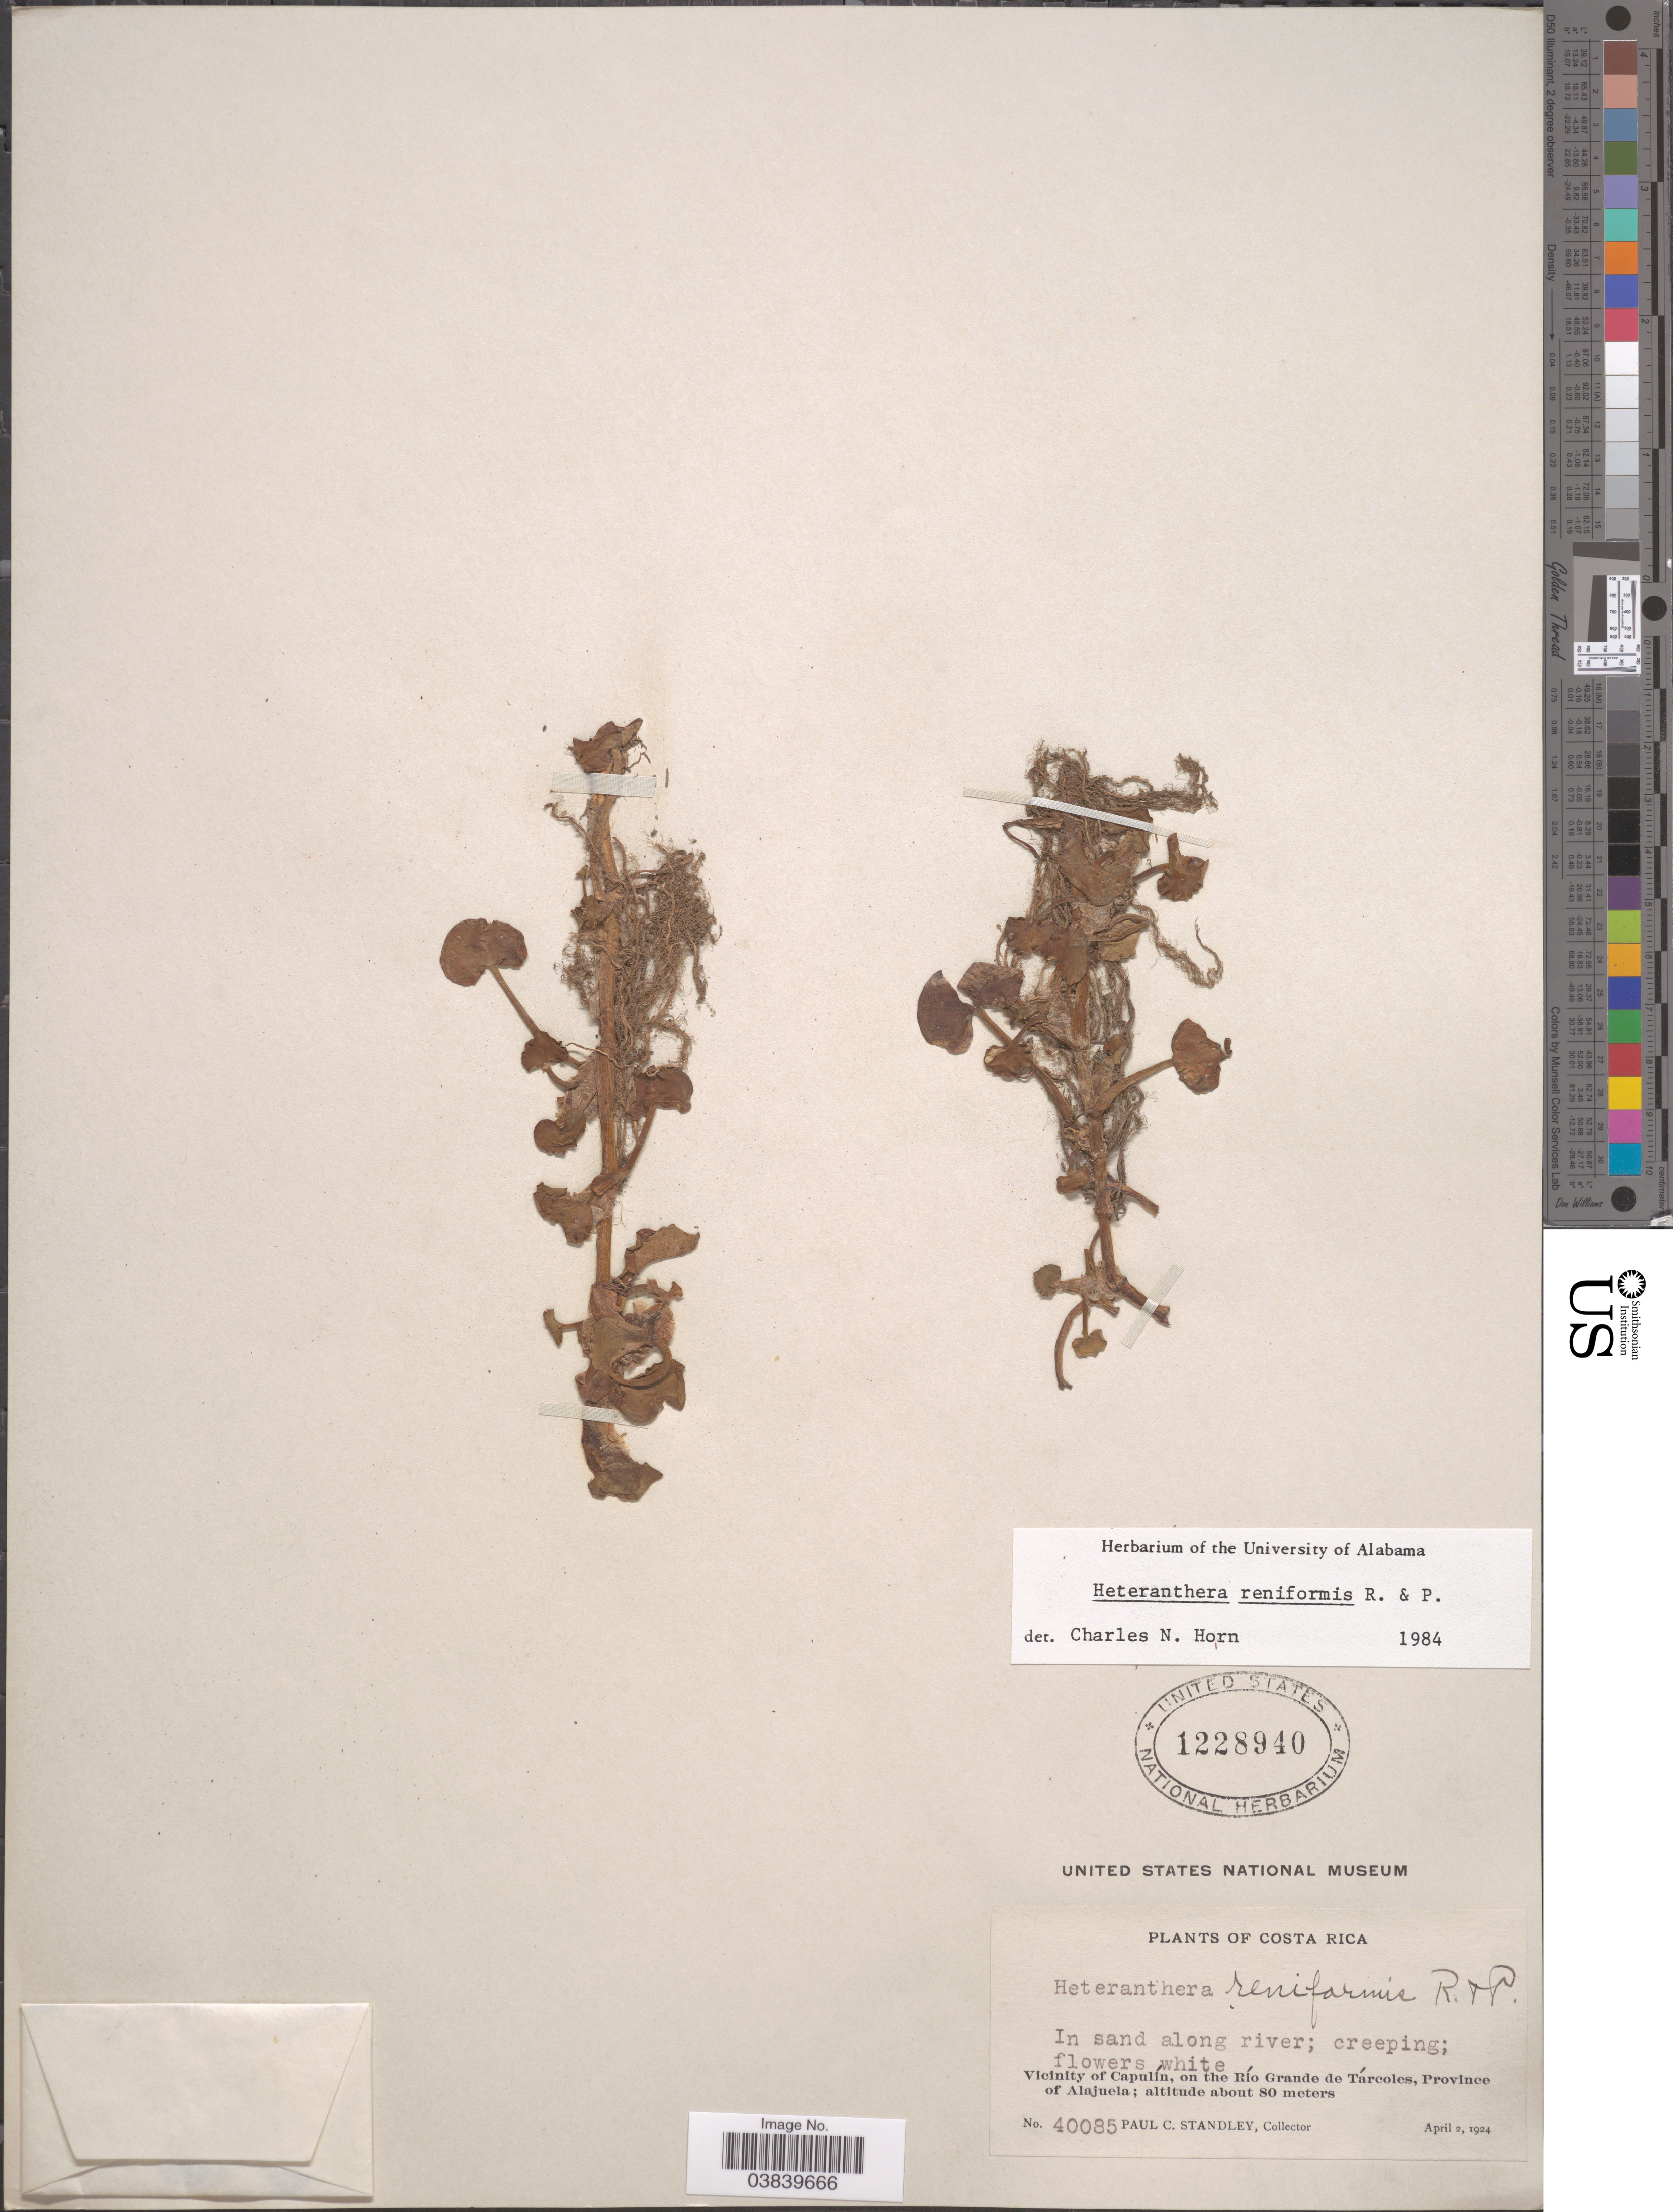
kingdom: Plantae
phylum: Tracheophyta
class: Liliopsida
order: Commelinales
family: Pontederiaceae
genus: Heteranthera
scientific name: Heteranthera reniformis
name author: Ruiz & Pav.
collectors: P. C. Standley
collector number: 40085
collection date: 1924-04-02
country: Costa Rica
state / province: Alajuela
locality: Vicinity of Capulín, on the Río Grande de Tárcoles.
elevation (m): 80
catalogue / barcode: US 1228940